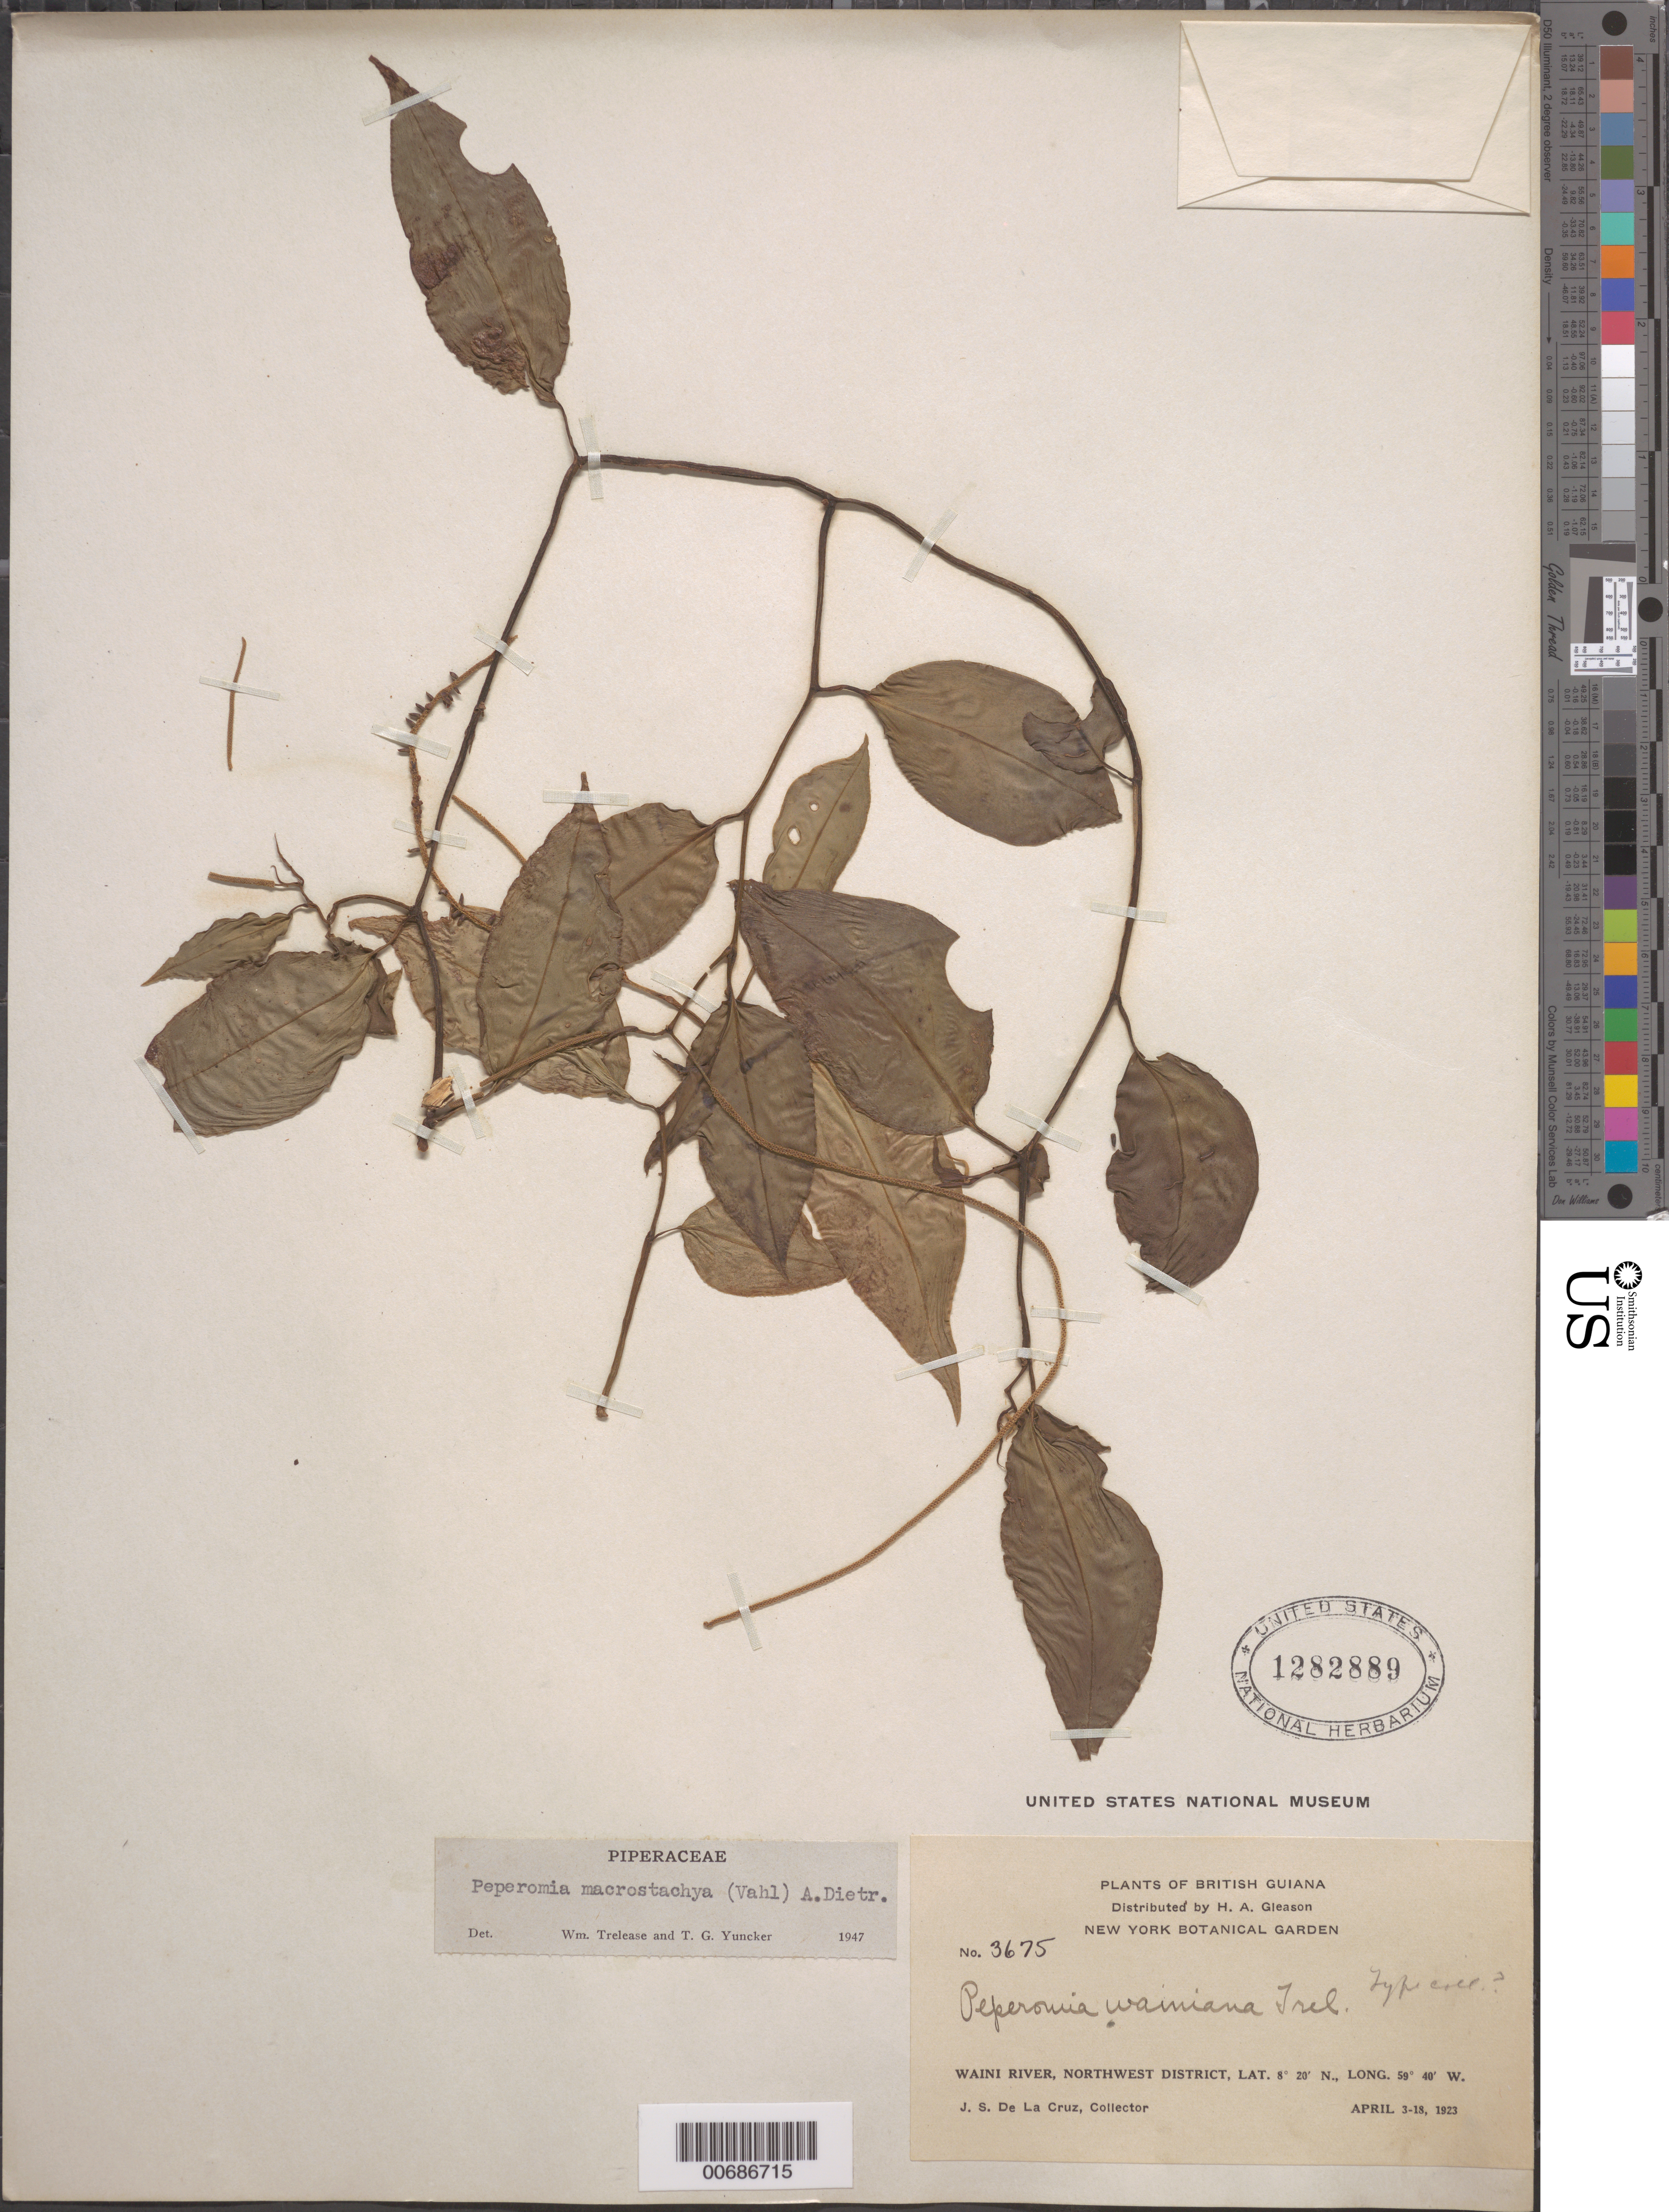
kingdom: Plantae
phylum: Tracheophyta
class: Magnoliopsida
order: Piperales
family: Piperaceae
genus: Peperomia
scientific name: Peperomia macrostachya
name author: (Vahl) A. Dietr.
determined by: Trelease, W.; Yuncker, T. G.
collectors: J. S. de la Cruz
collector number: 3675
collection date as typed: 3-Apr-23 to 18-Apr-23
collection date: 1923-04-03/1923-04-18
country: Guyana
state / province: Barima-Waini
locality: Waini R., NW District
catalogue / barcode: US 1282889